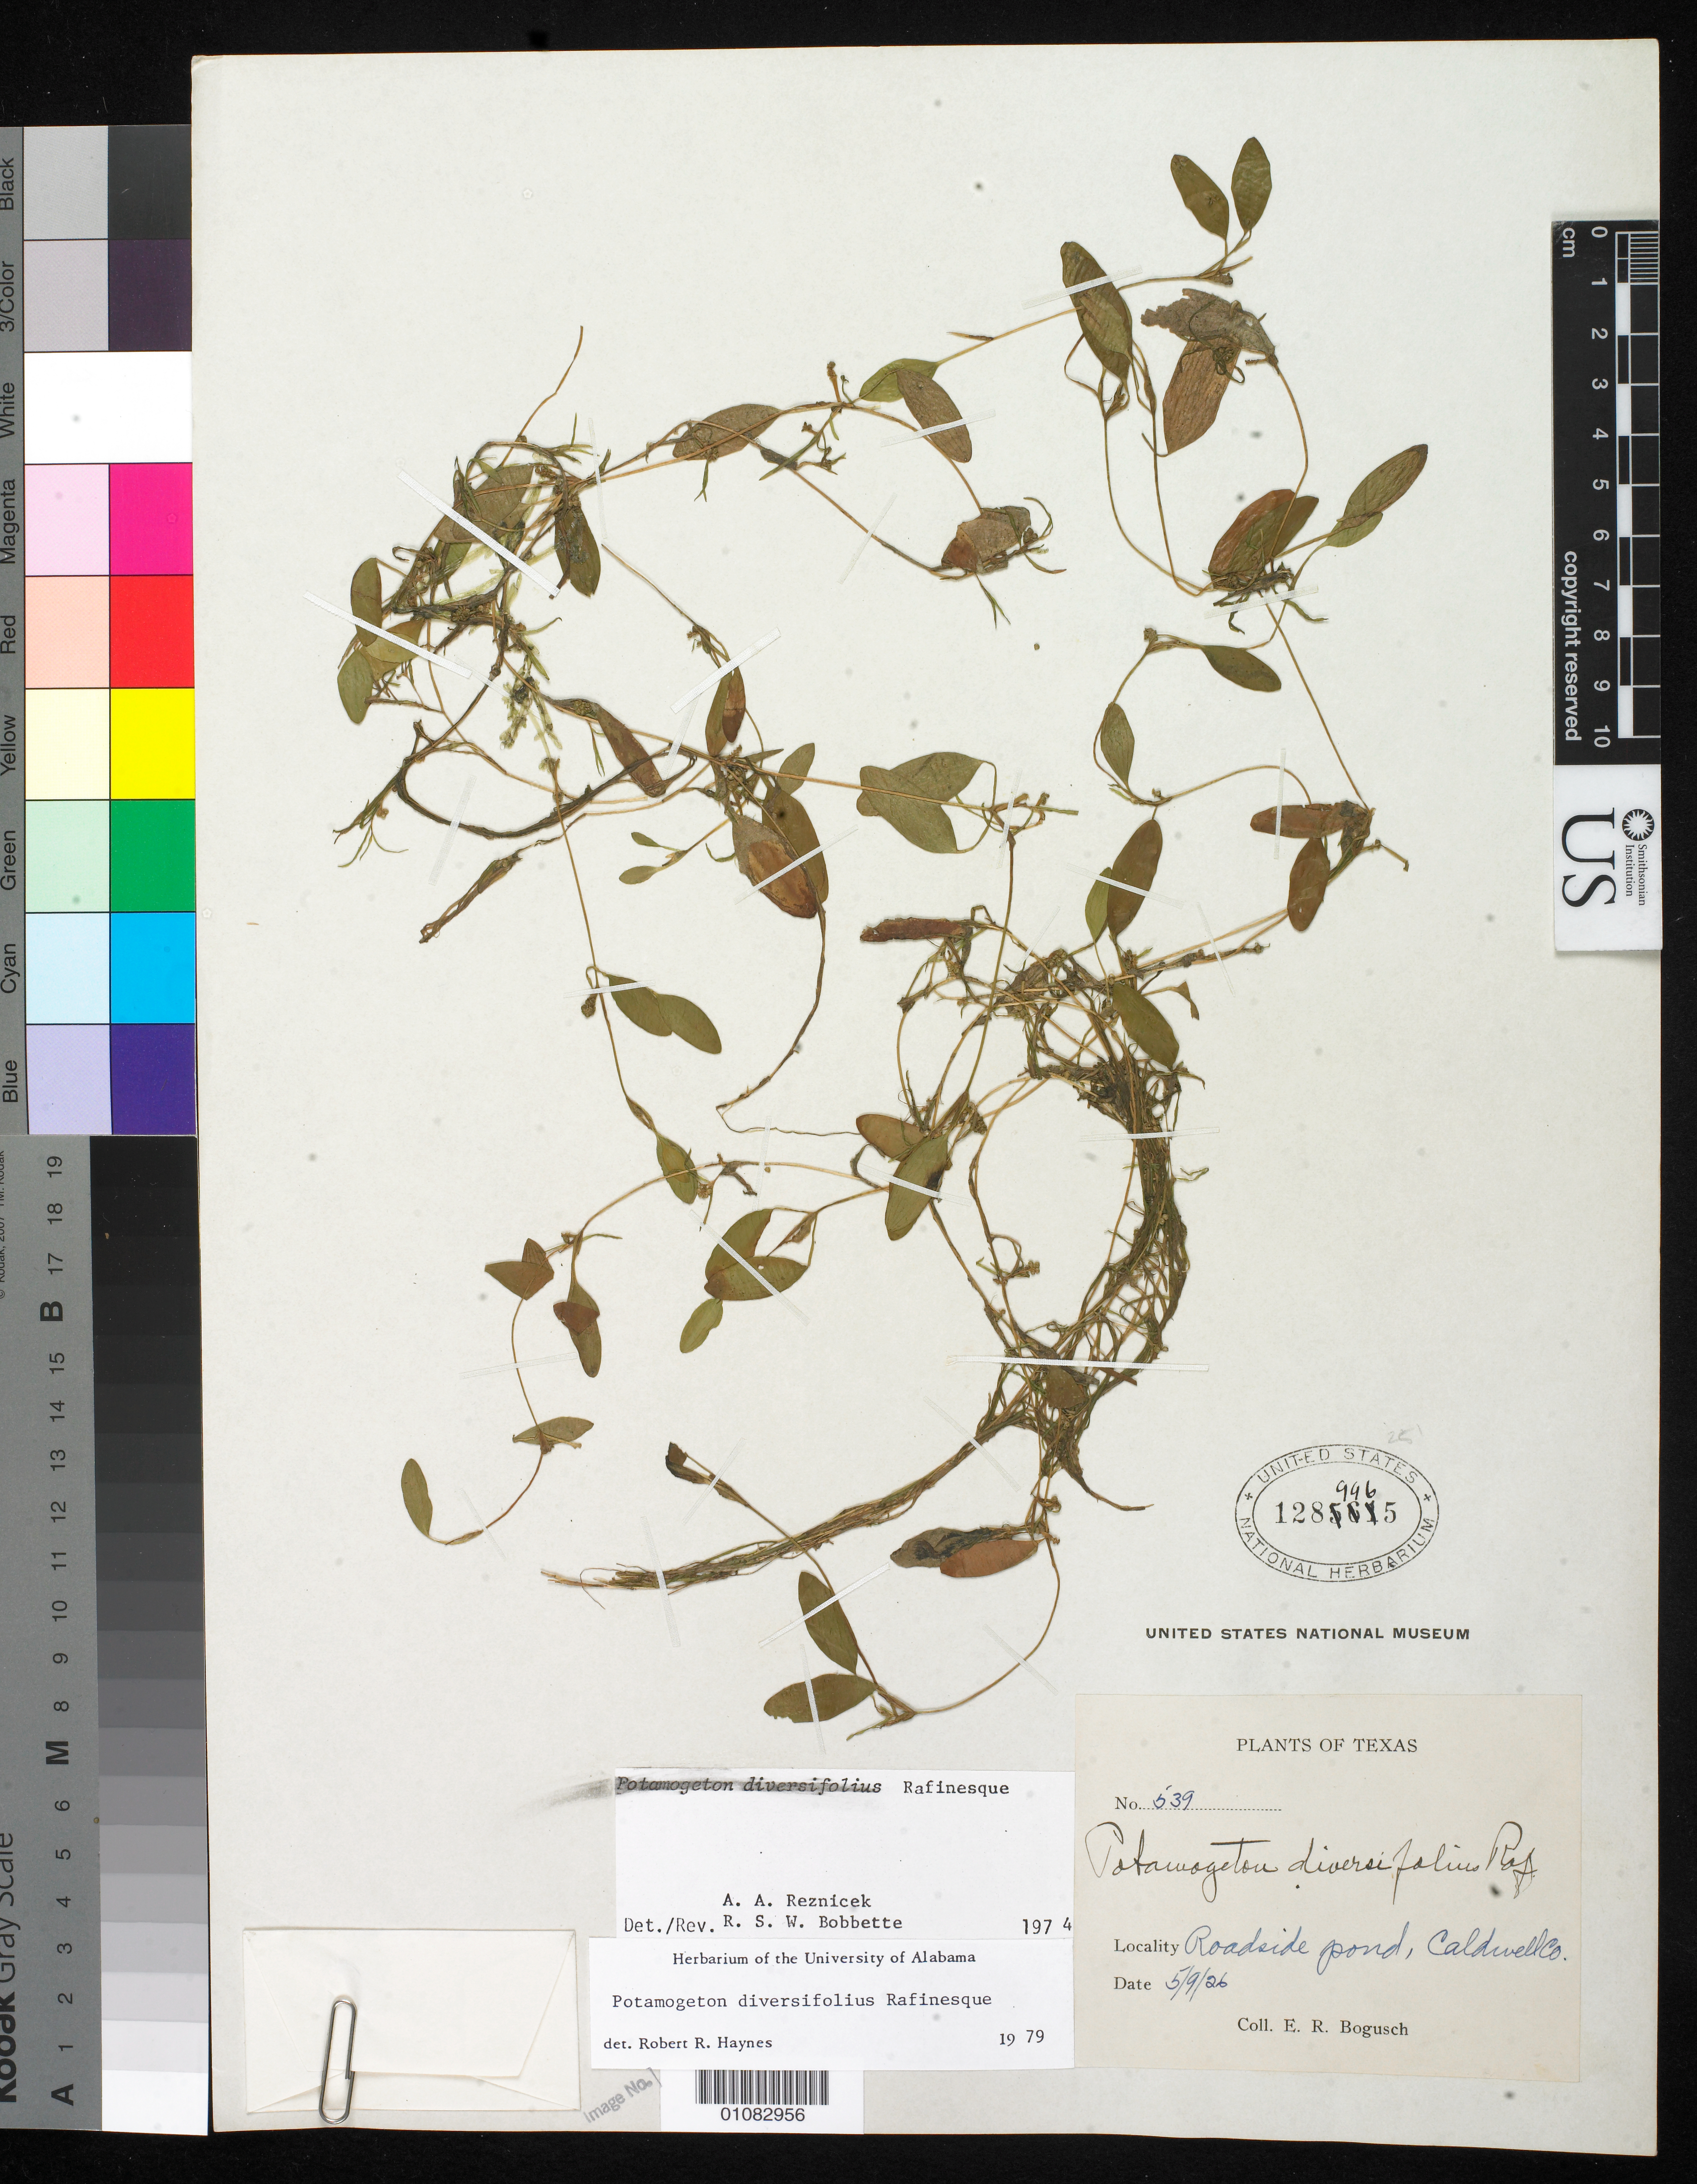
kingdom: Plantae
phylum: Tracheophyta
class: Liliopsida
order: Alismatales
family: Potamogetonaceae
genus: Potamogeton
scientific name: Potamogeton diversifolius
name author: Raf.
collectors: E. Bogusch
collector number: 539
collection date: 1926-05-09 or 1926-09-05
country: United States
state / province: Texas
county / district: Caldwell County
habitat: Roadside pond.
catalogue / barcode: US 1289965